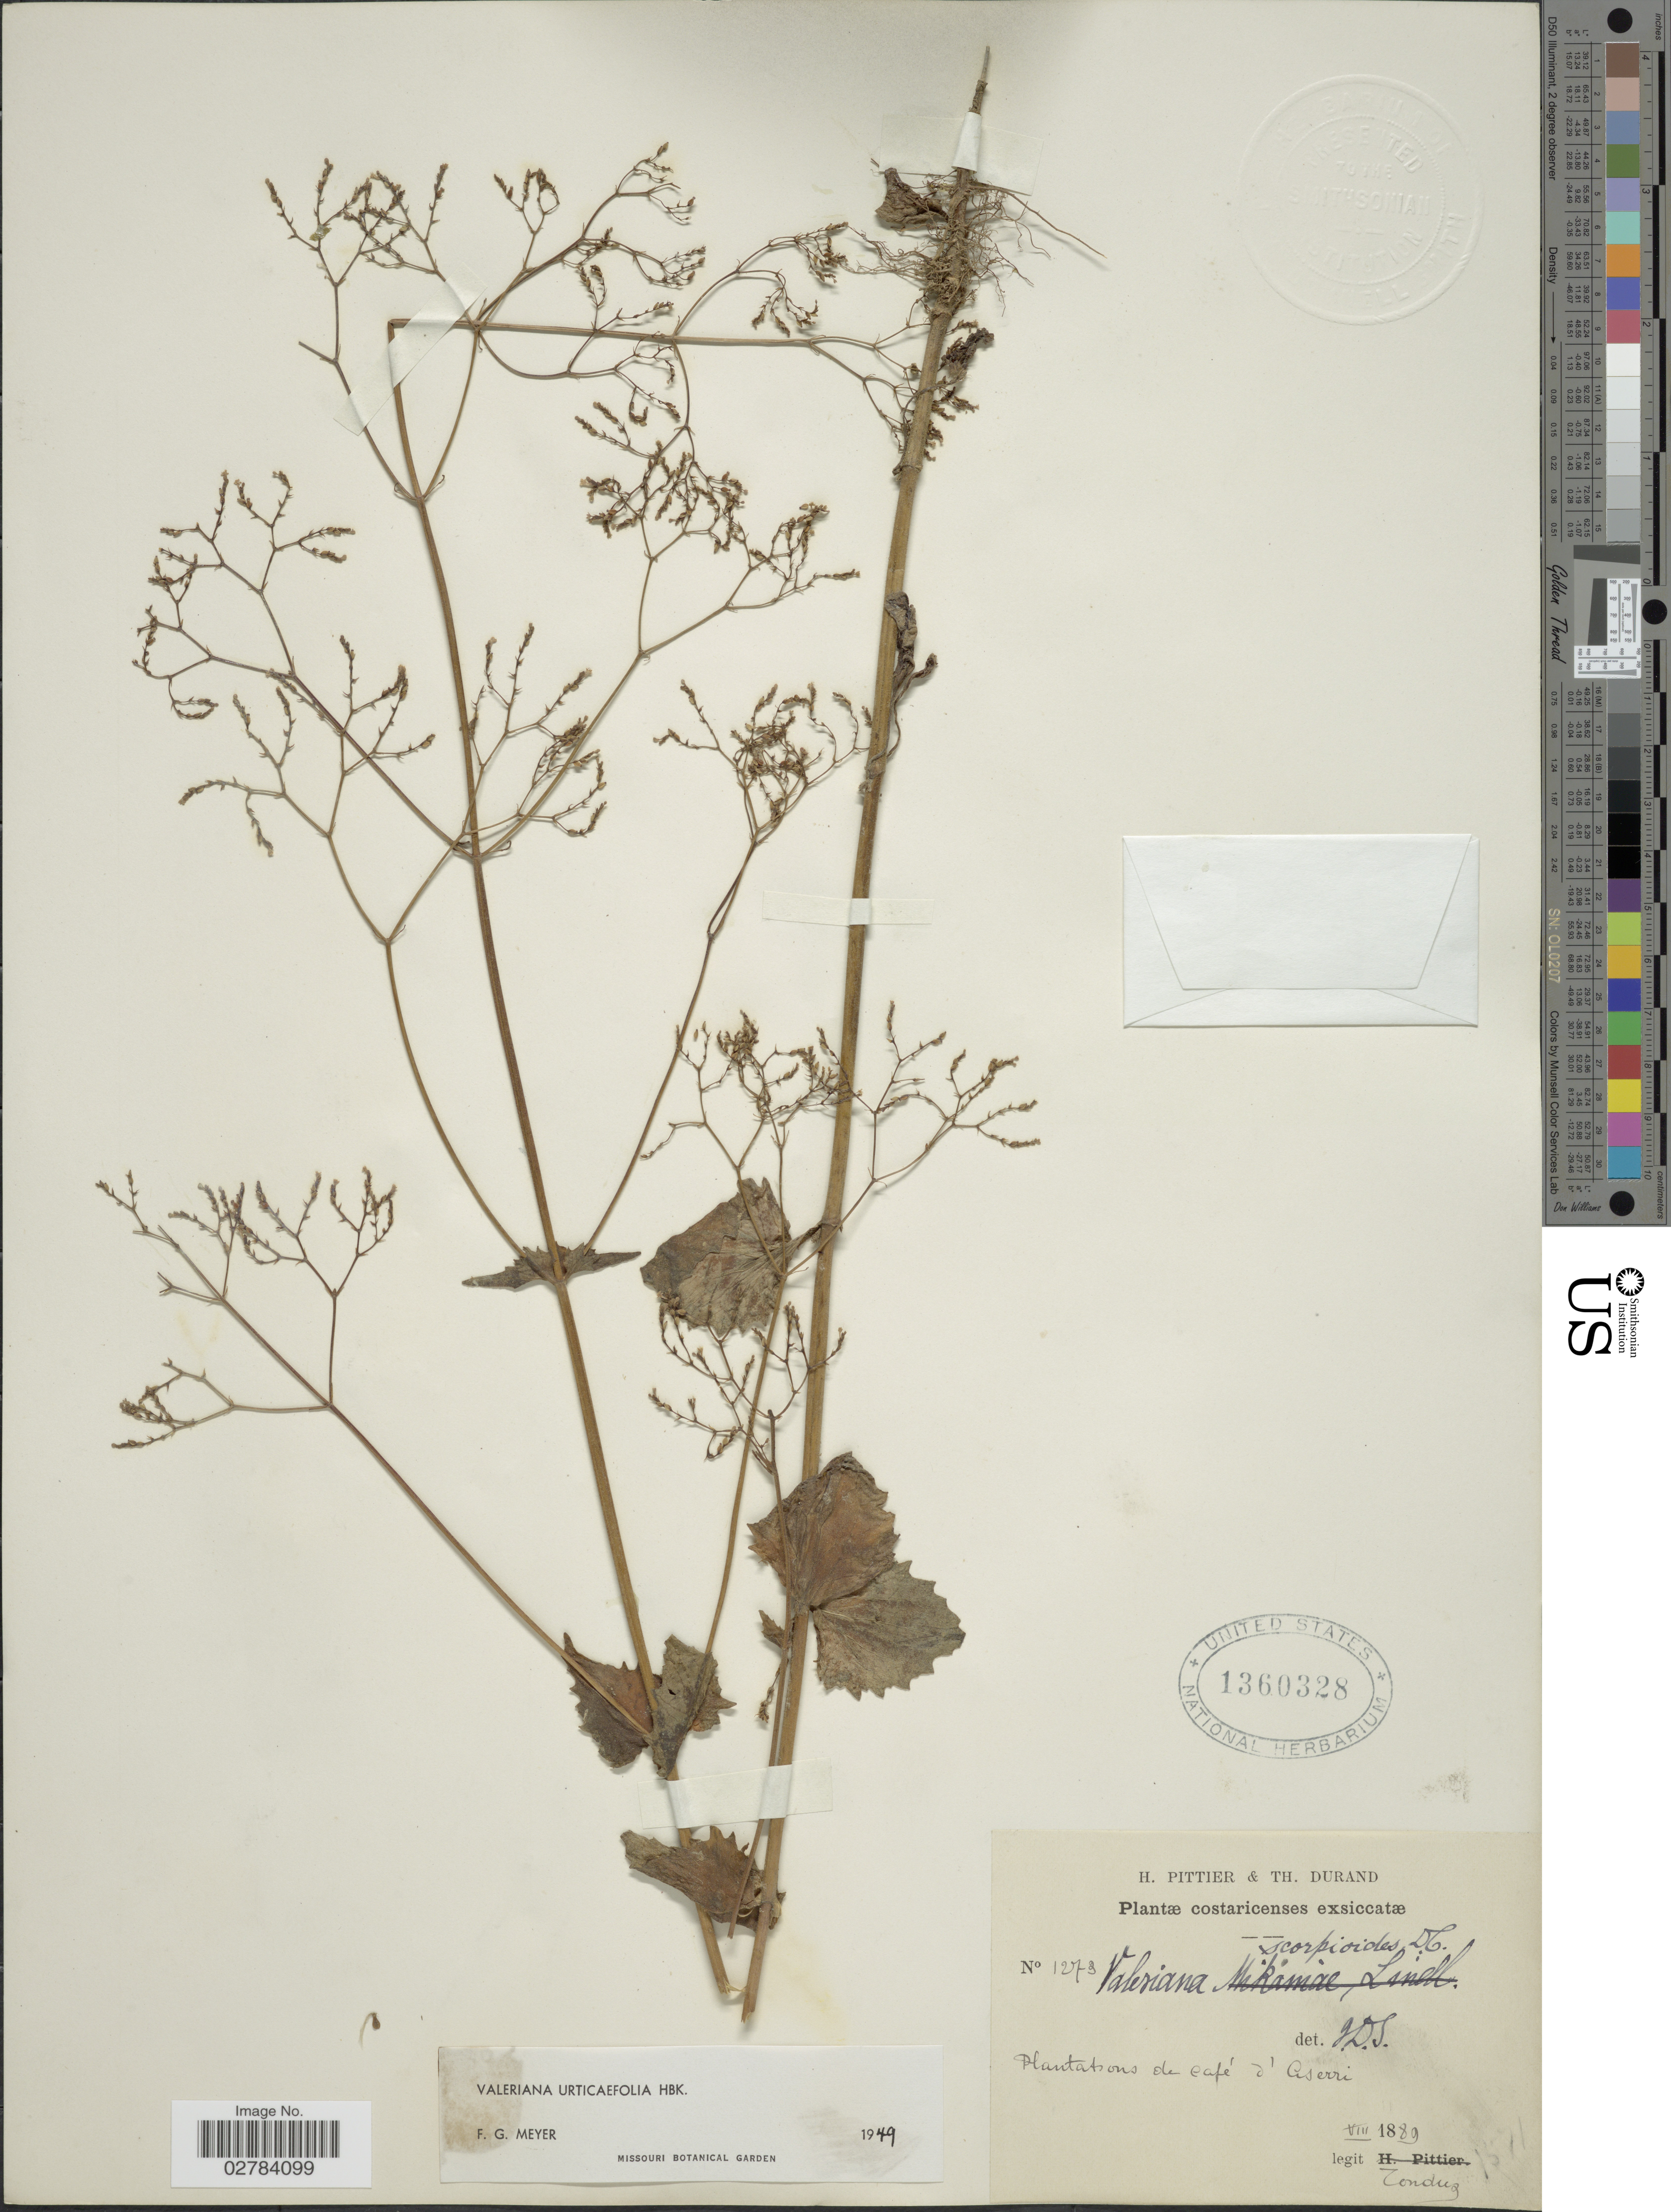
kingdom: Plantae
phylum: Tracheophyta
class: Magnoliopsida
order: Dipsacales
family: Caprifoliaceae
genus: Valeriana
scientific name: Valeriana urticaefolia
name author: Kunth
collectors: Tonduz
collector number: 1273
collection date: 1889-08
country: Costa Rica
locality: Plantations de cafe' d'Aserri.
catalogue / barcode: US 1360328